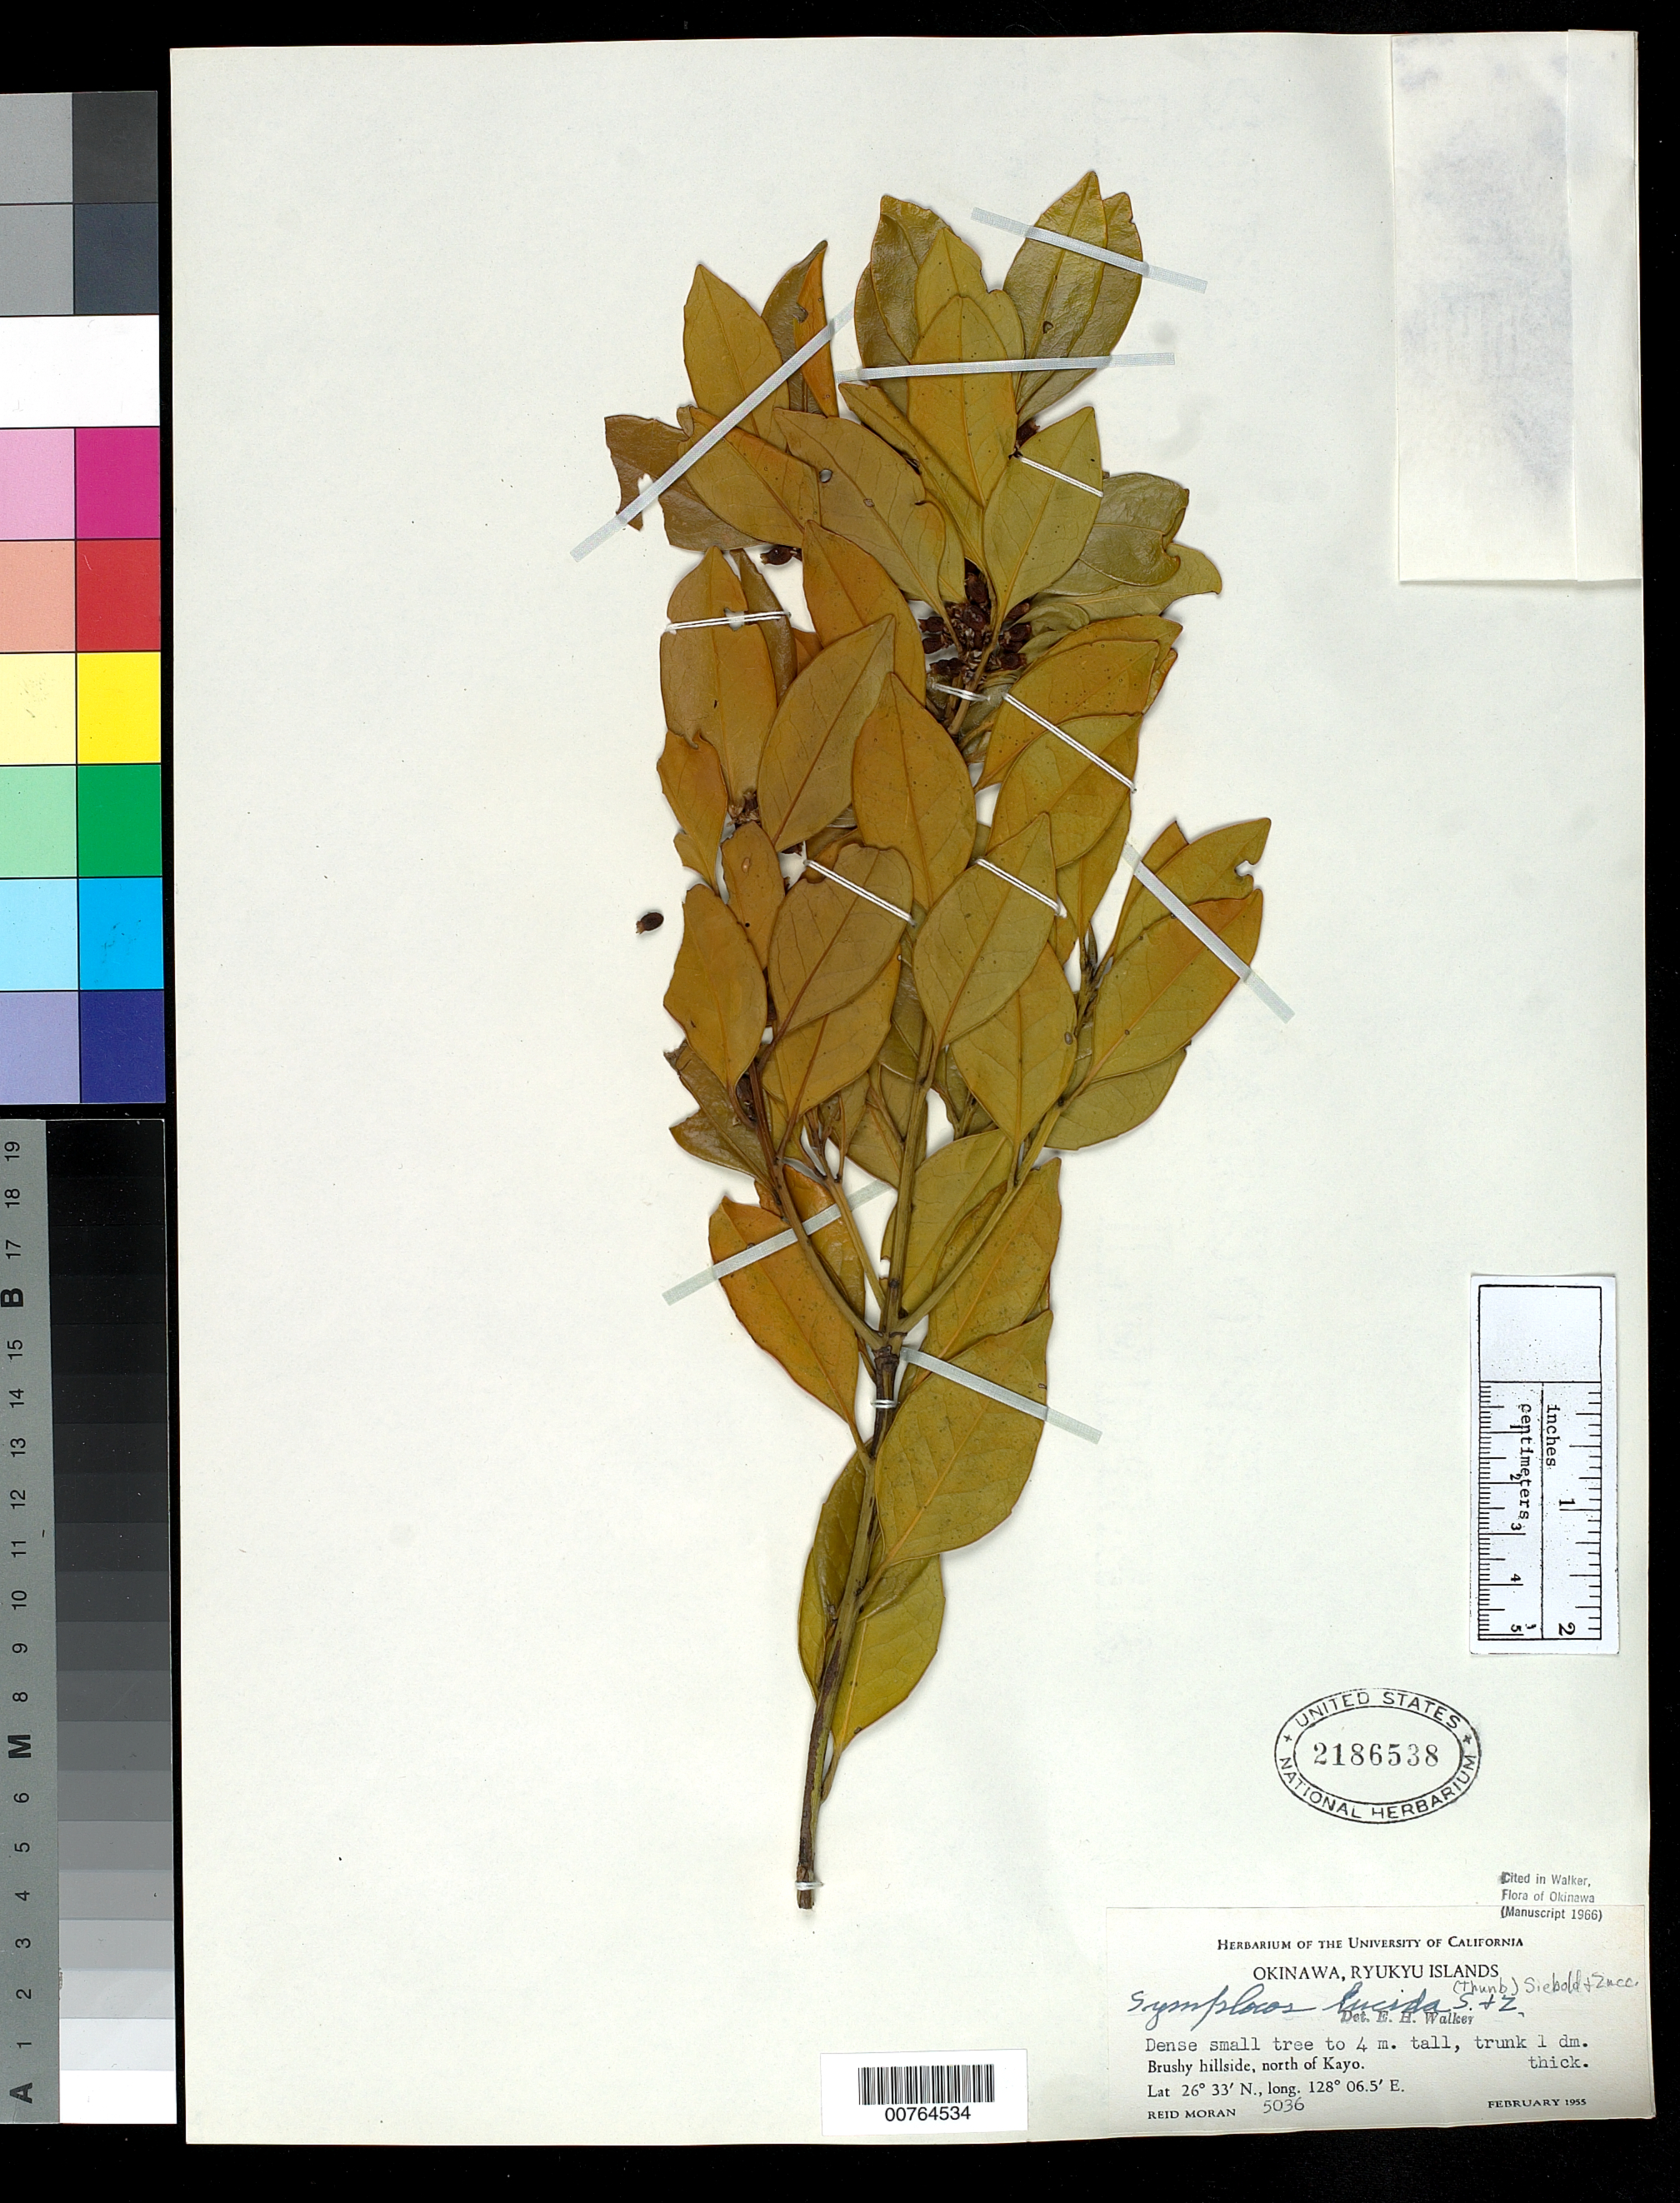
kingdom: Plantae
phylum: Tracheophyta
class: Magnoliopsida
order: Ericales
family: Symplocaceae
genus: Symplocos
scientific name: Symplocos lucida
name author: (Thurb.) Siebold & Zucc.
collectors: R. V. Moran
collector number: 5036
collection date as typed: Feb 1955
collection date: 1955-02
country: Japan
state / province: Okinawa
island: Okinawa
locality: N of Kayo.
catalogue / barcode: US 2186538